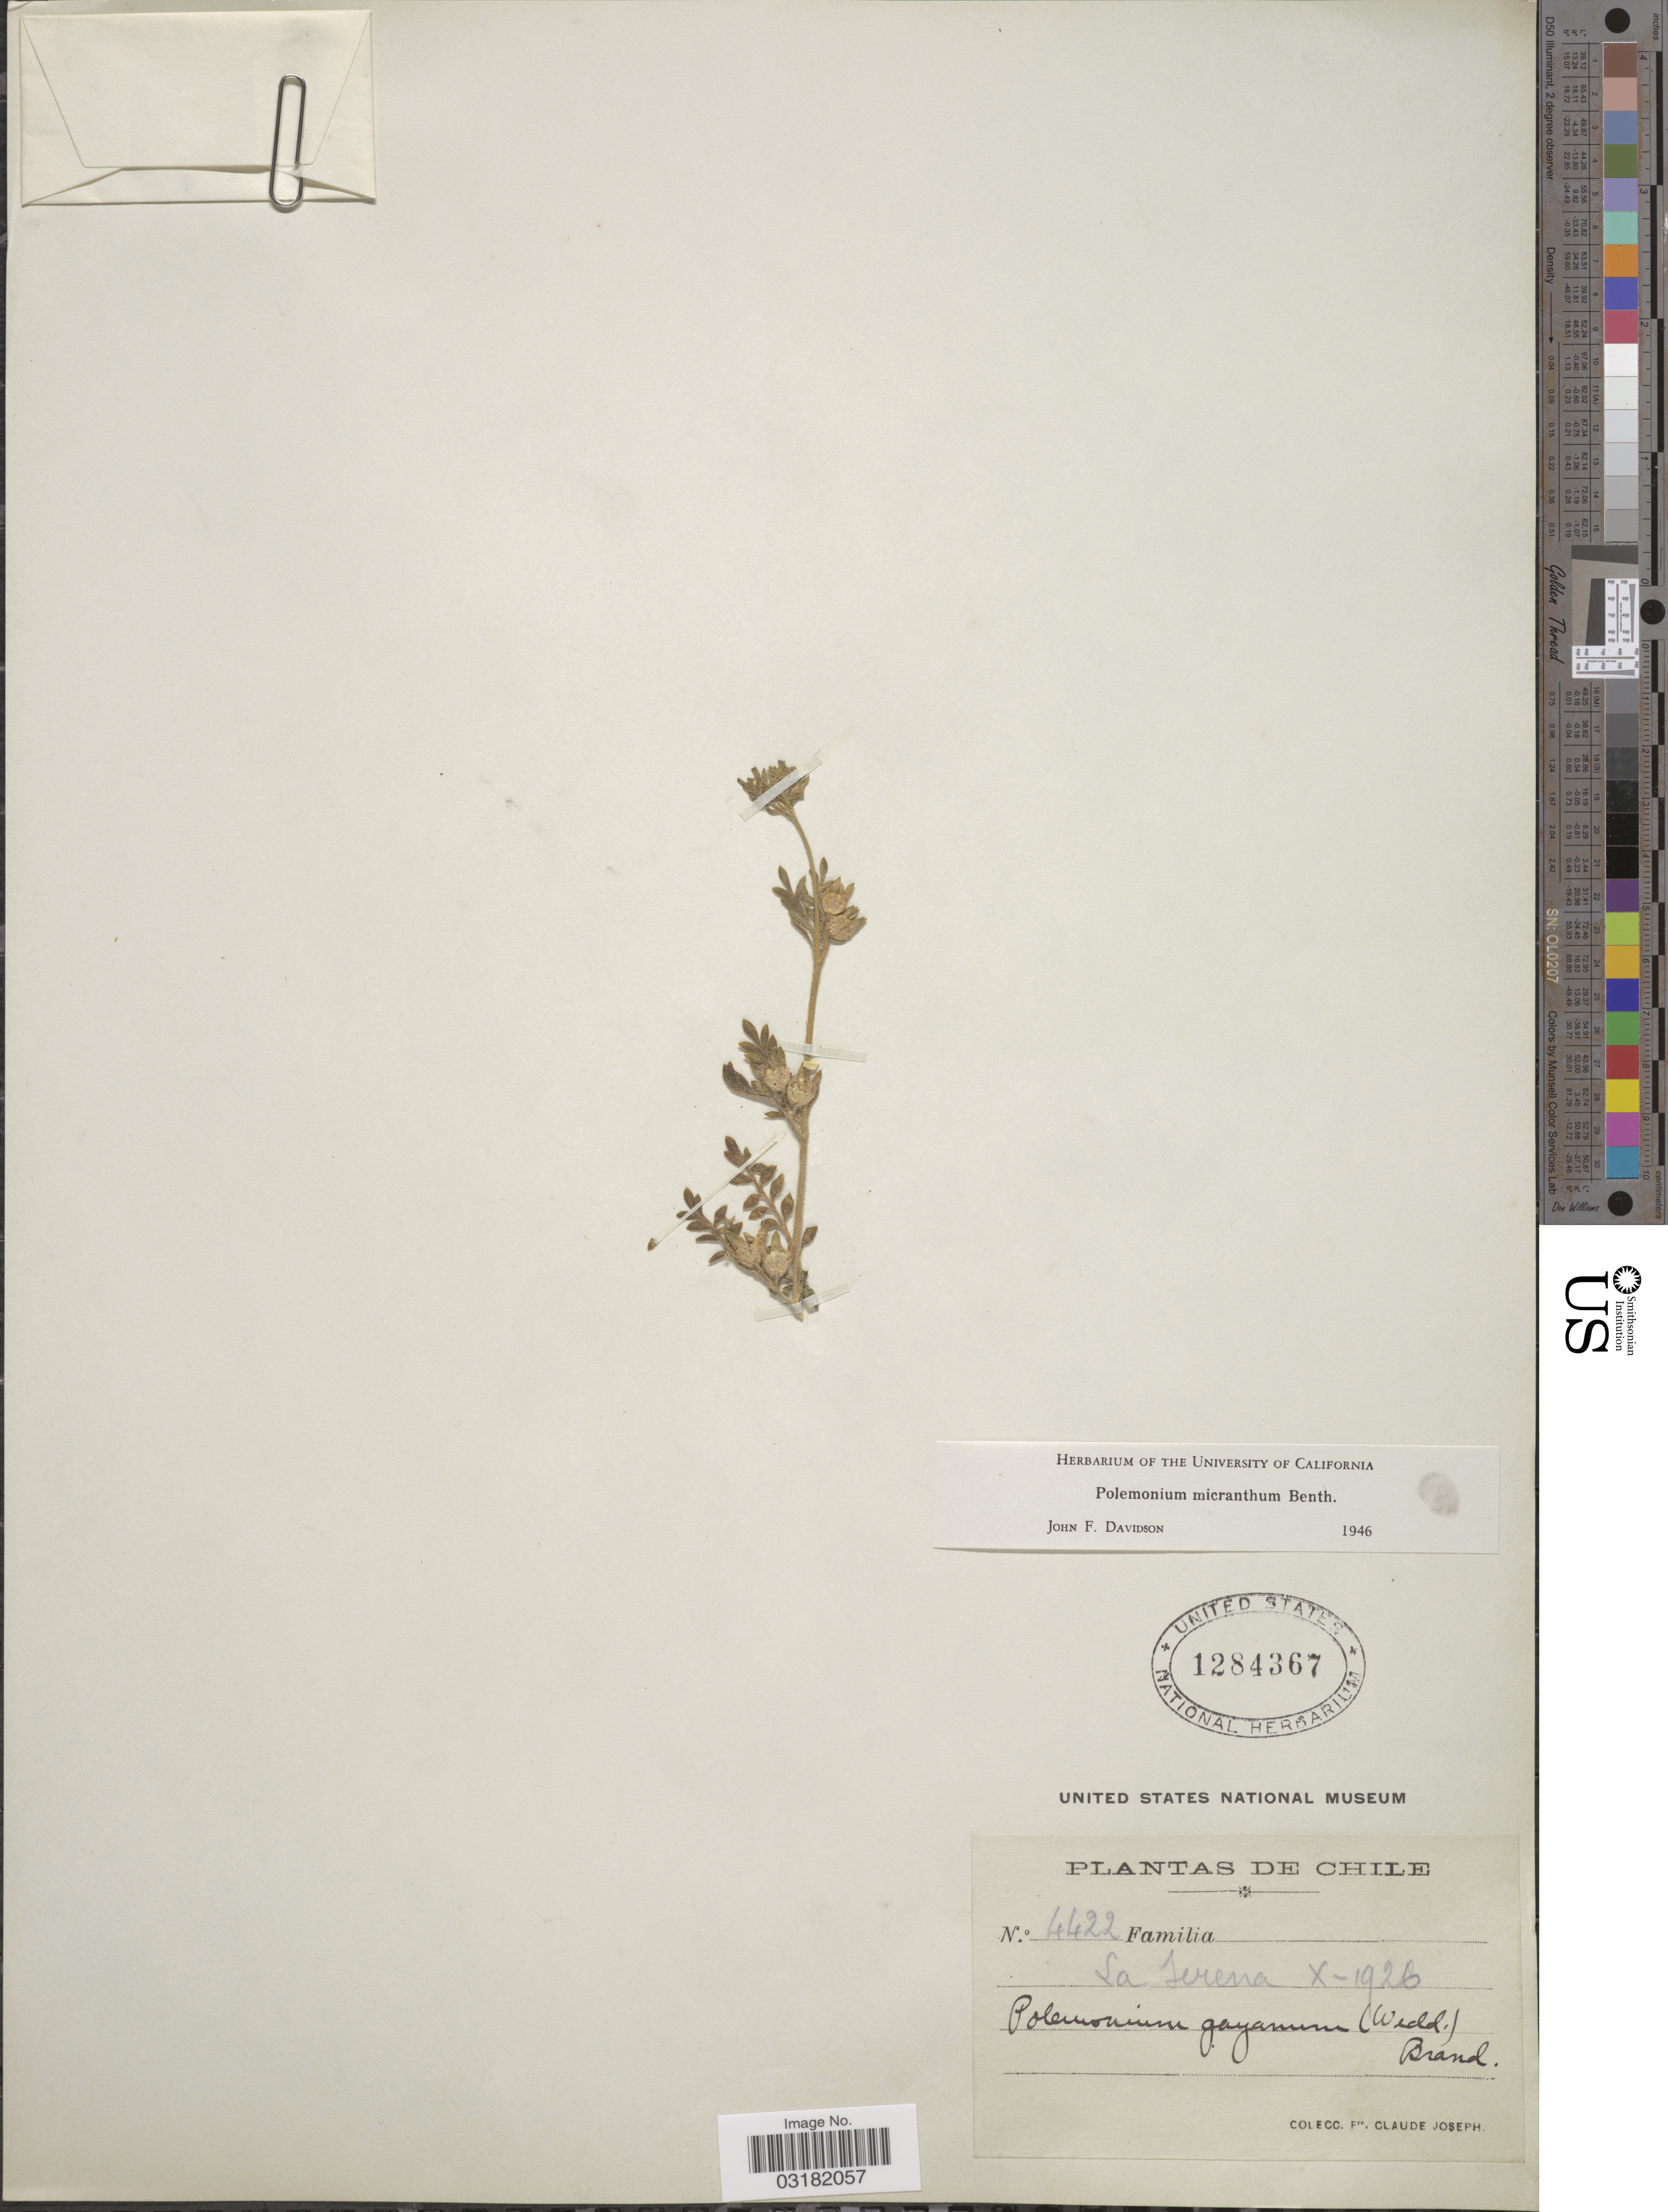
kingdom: Plantae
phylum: Tracheophyta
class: Magnoliopsida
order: Ericales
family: Polemoniaceae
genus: Polemonium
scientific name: Polemonium micranthum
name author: Benth.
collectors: Bro. Claude-Joseph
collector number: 4422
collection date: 1926-10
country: Chile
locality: La Serena.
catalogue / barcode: US 1284367